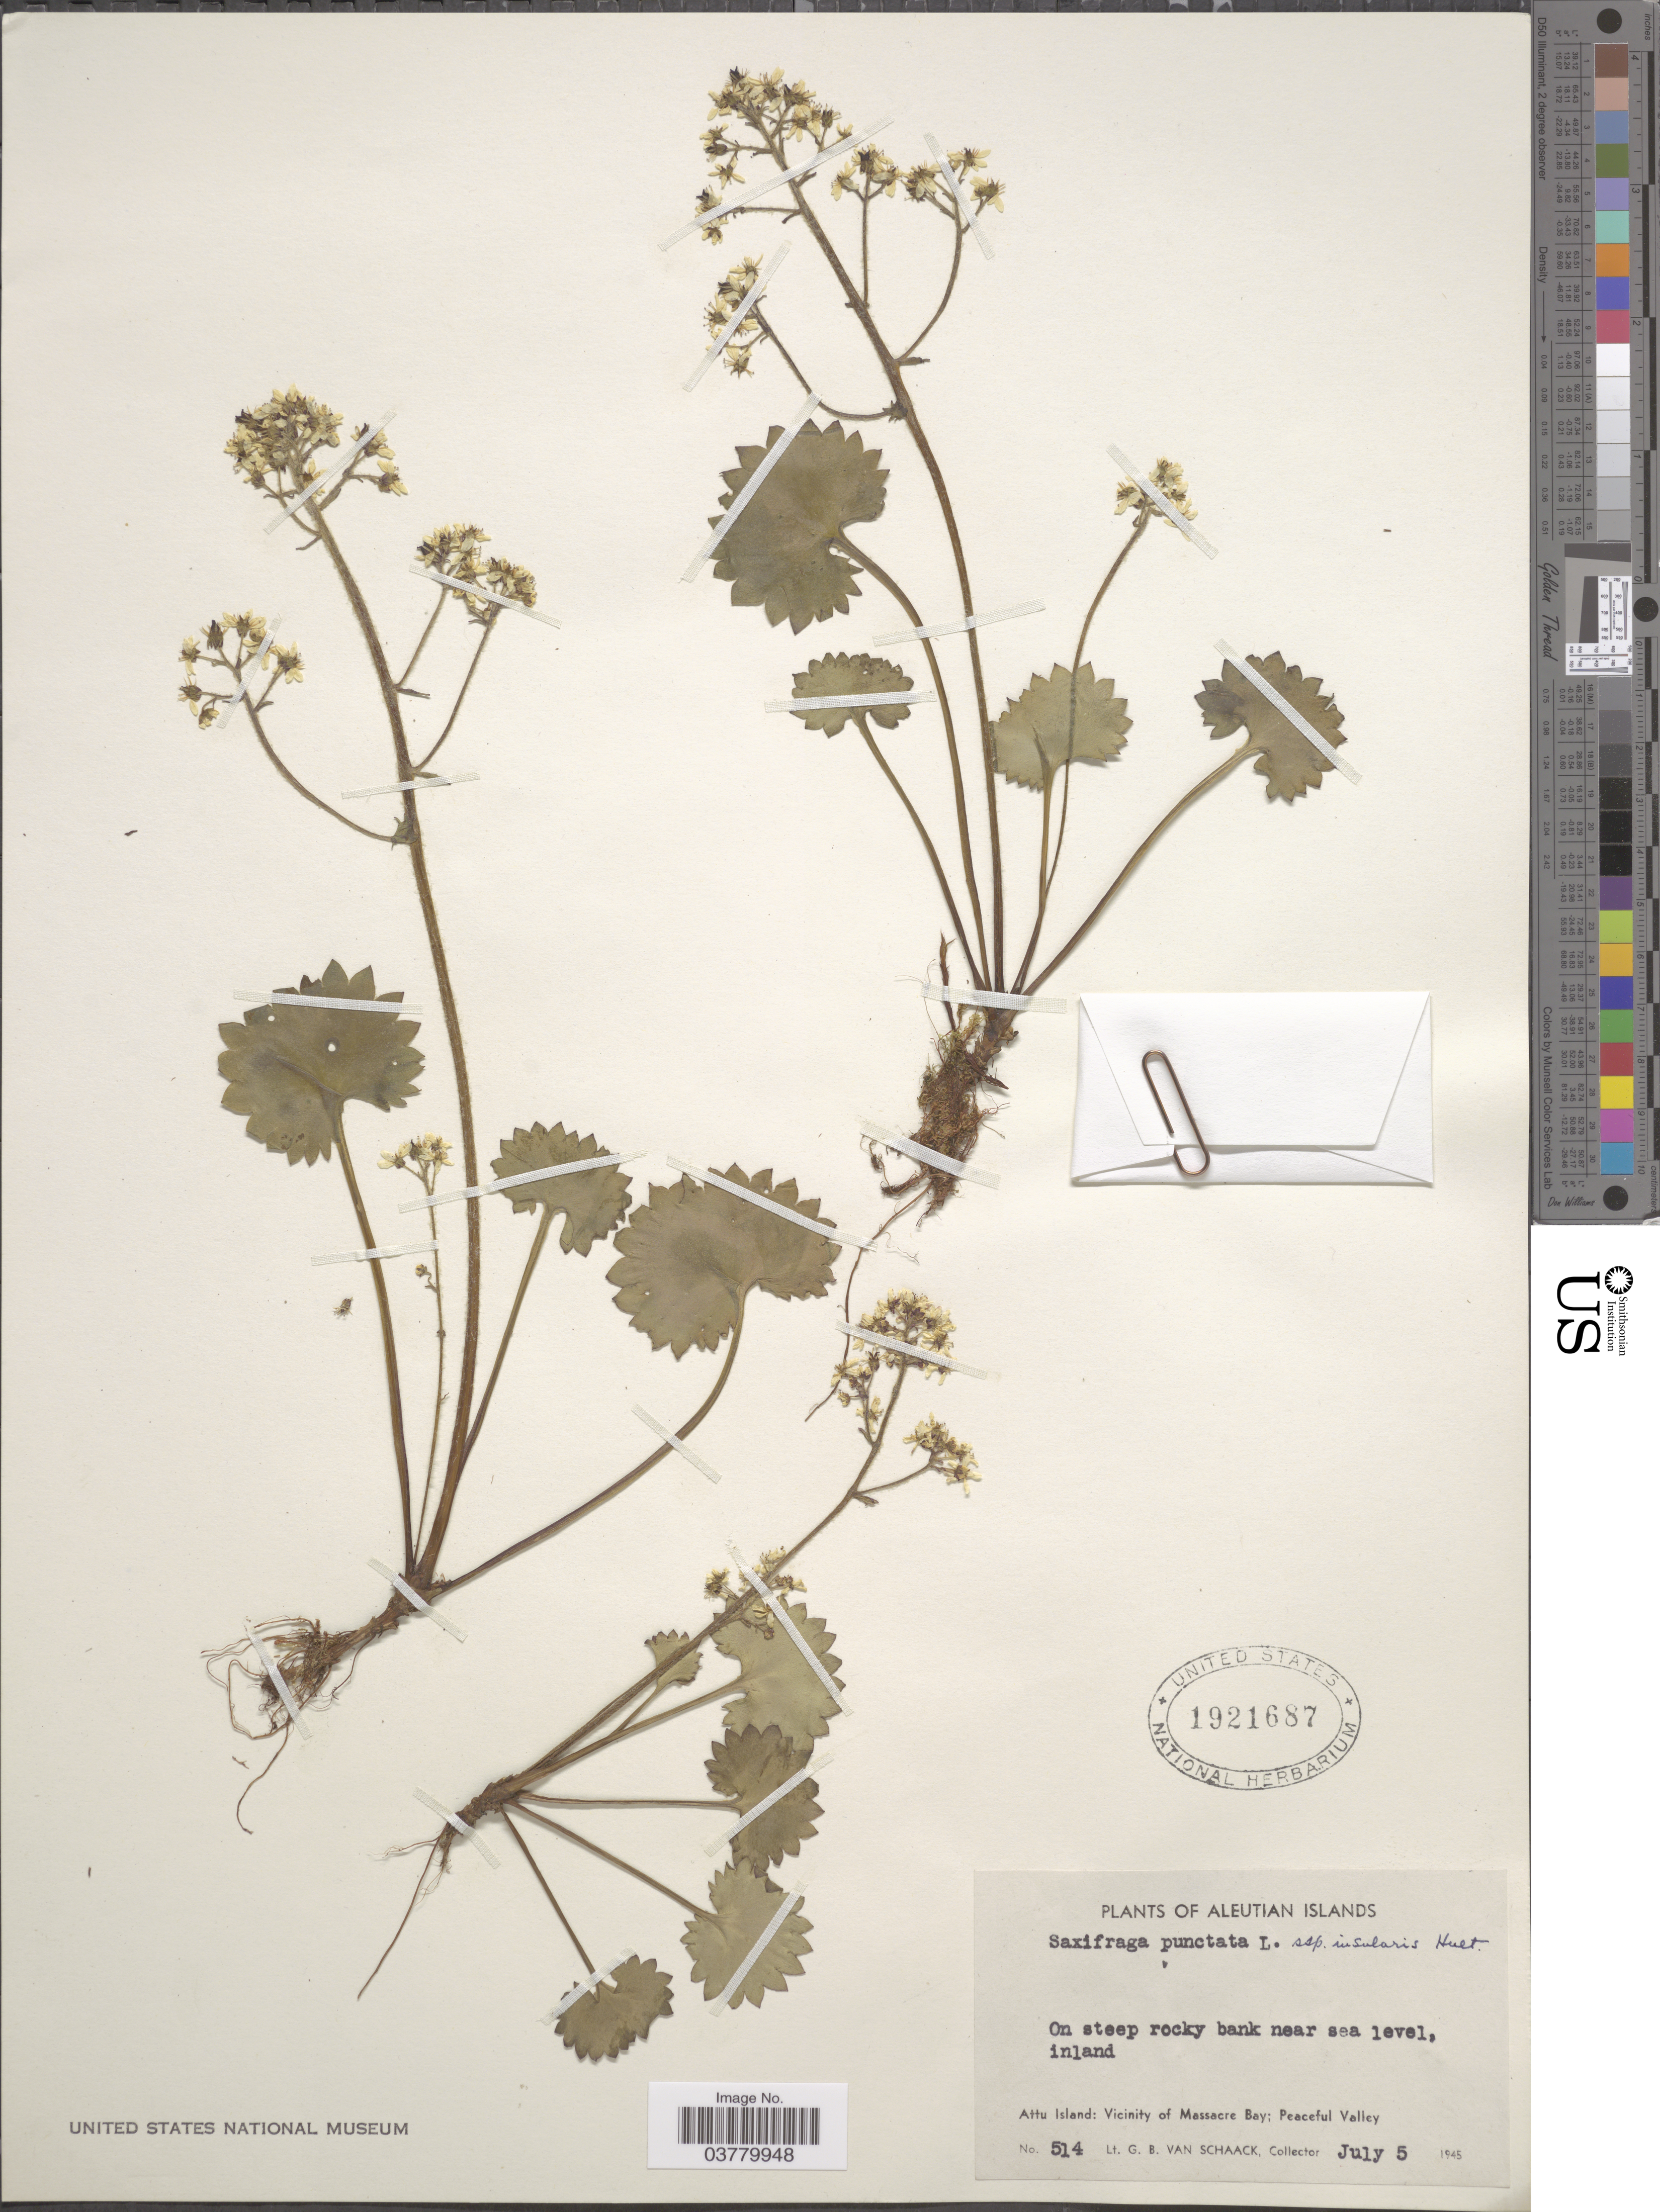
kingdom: Plantae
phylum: Tracheophyta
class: Magnoliopsida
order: Saxifragales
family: Saxifragaceae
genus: Micranthes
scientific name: Micranthes nelsoniana var. insularis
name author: (Hultén) Gornall & H. Ohba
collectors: G. Van Schaack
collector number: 514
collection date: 1945-07-05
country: United States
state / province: Alaska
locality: Aleutian Islands. Attu Island: Vicinity of Massacre Bay; Peaceful Valley.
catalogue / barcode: US 1921687